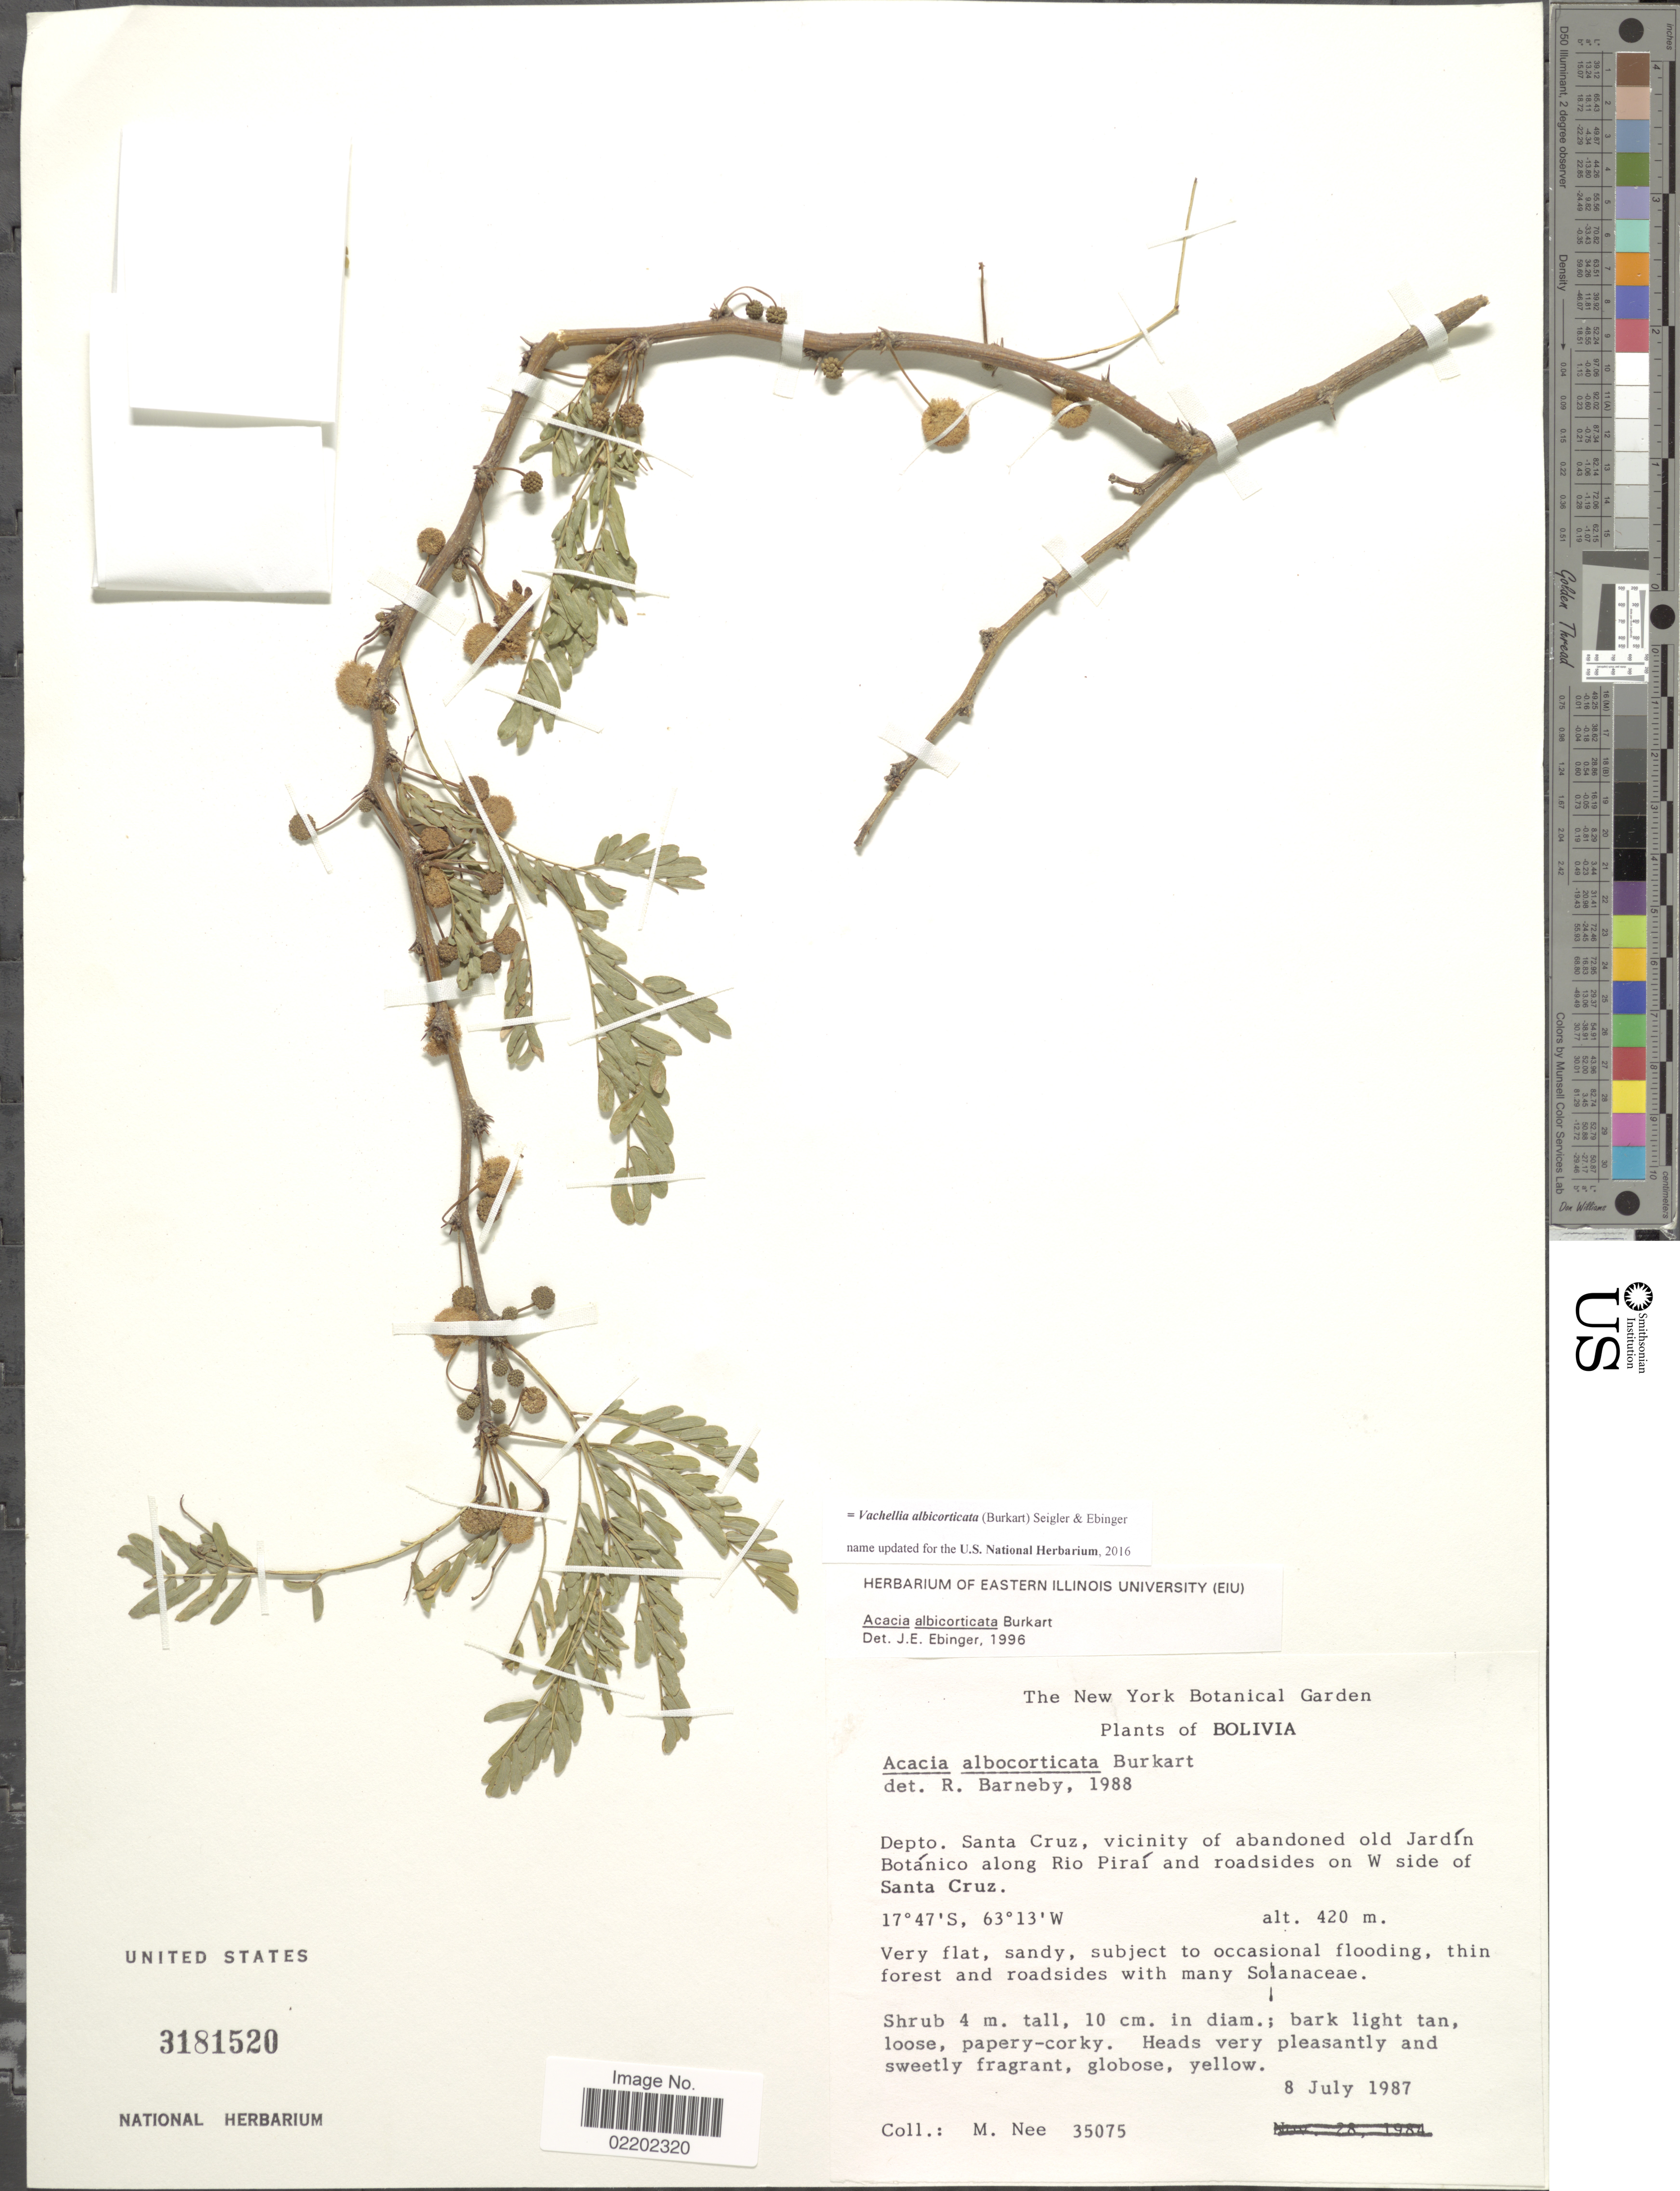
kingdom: Plantae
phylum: Tracheophyta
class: Magnoliopsida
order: Fabales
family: Fabaceae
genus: Vachellia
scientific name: Vachellia albicorticata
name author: (Burkart) Seigler & Ebinger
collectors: M. Nee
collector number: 35075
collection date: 1987-07-08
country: Bolivia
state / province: Santa Cruz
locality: Depto Santa Cruz, vicinity of abandoned old Jardín Botánico along Rio Piraí and roadsides on W side of Santa Cruz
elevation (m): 420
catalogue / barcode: US 3181520